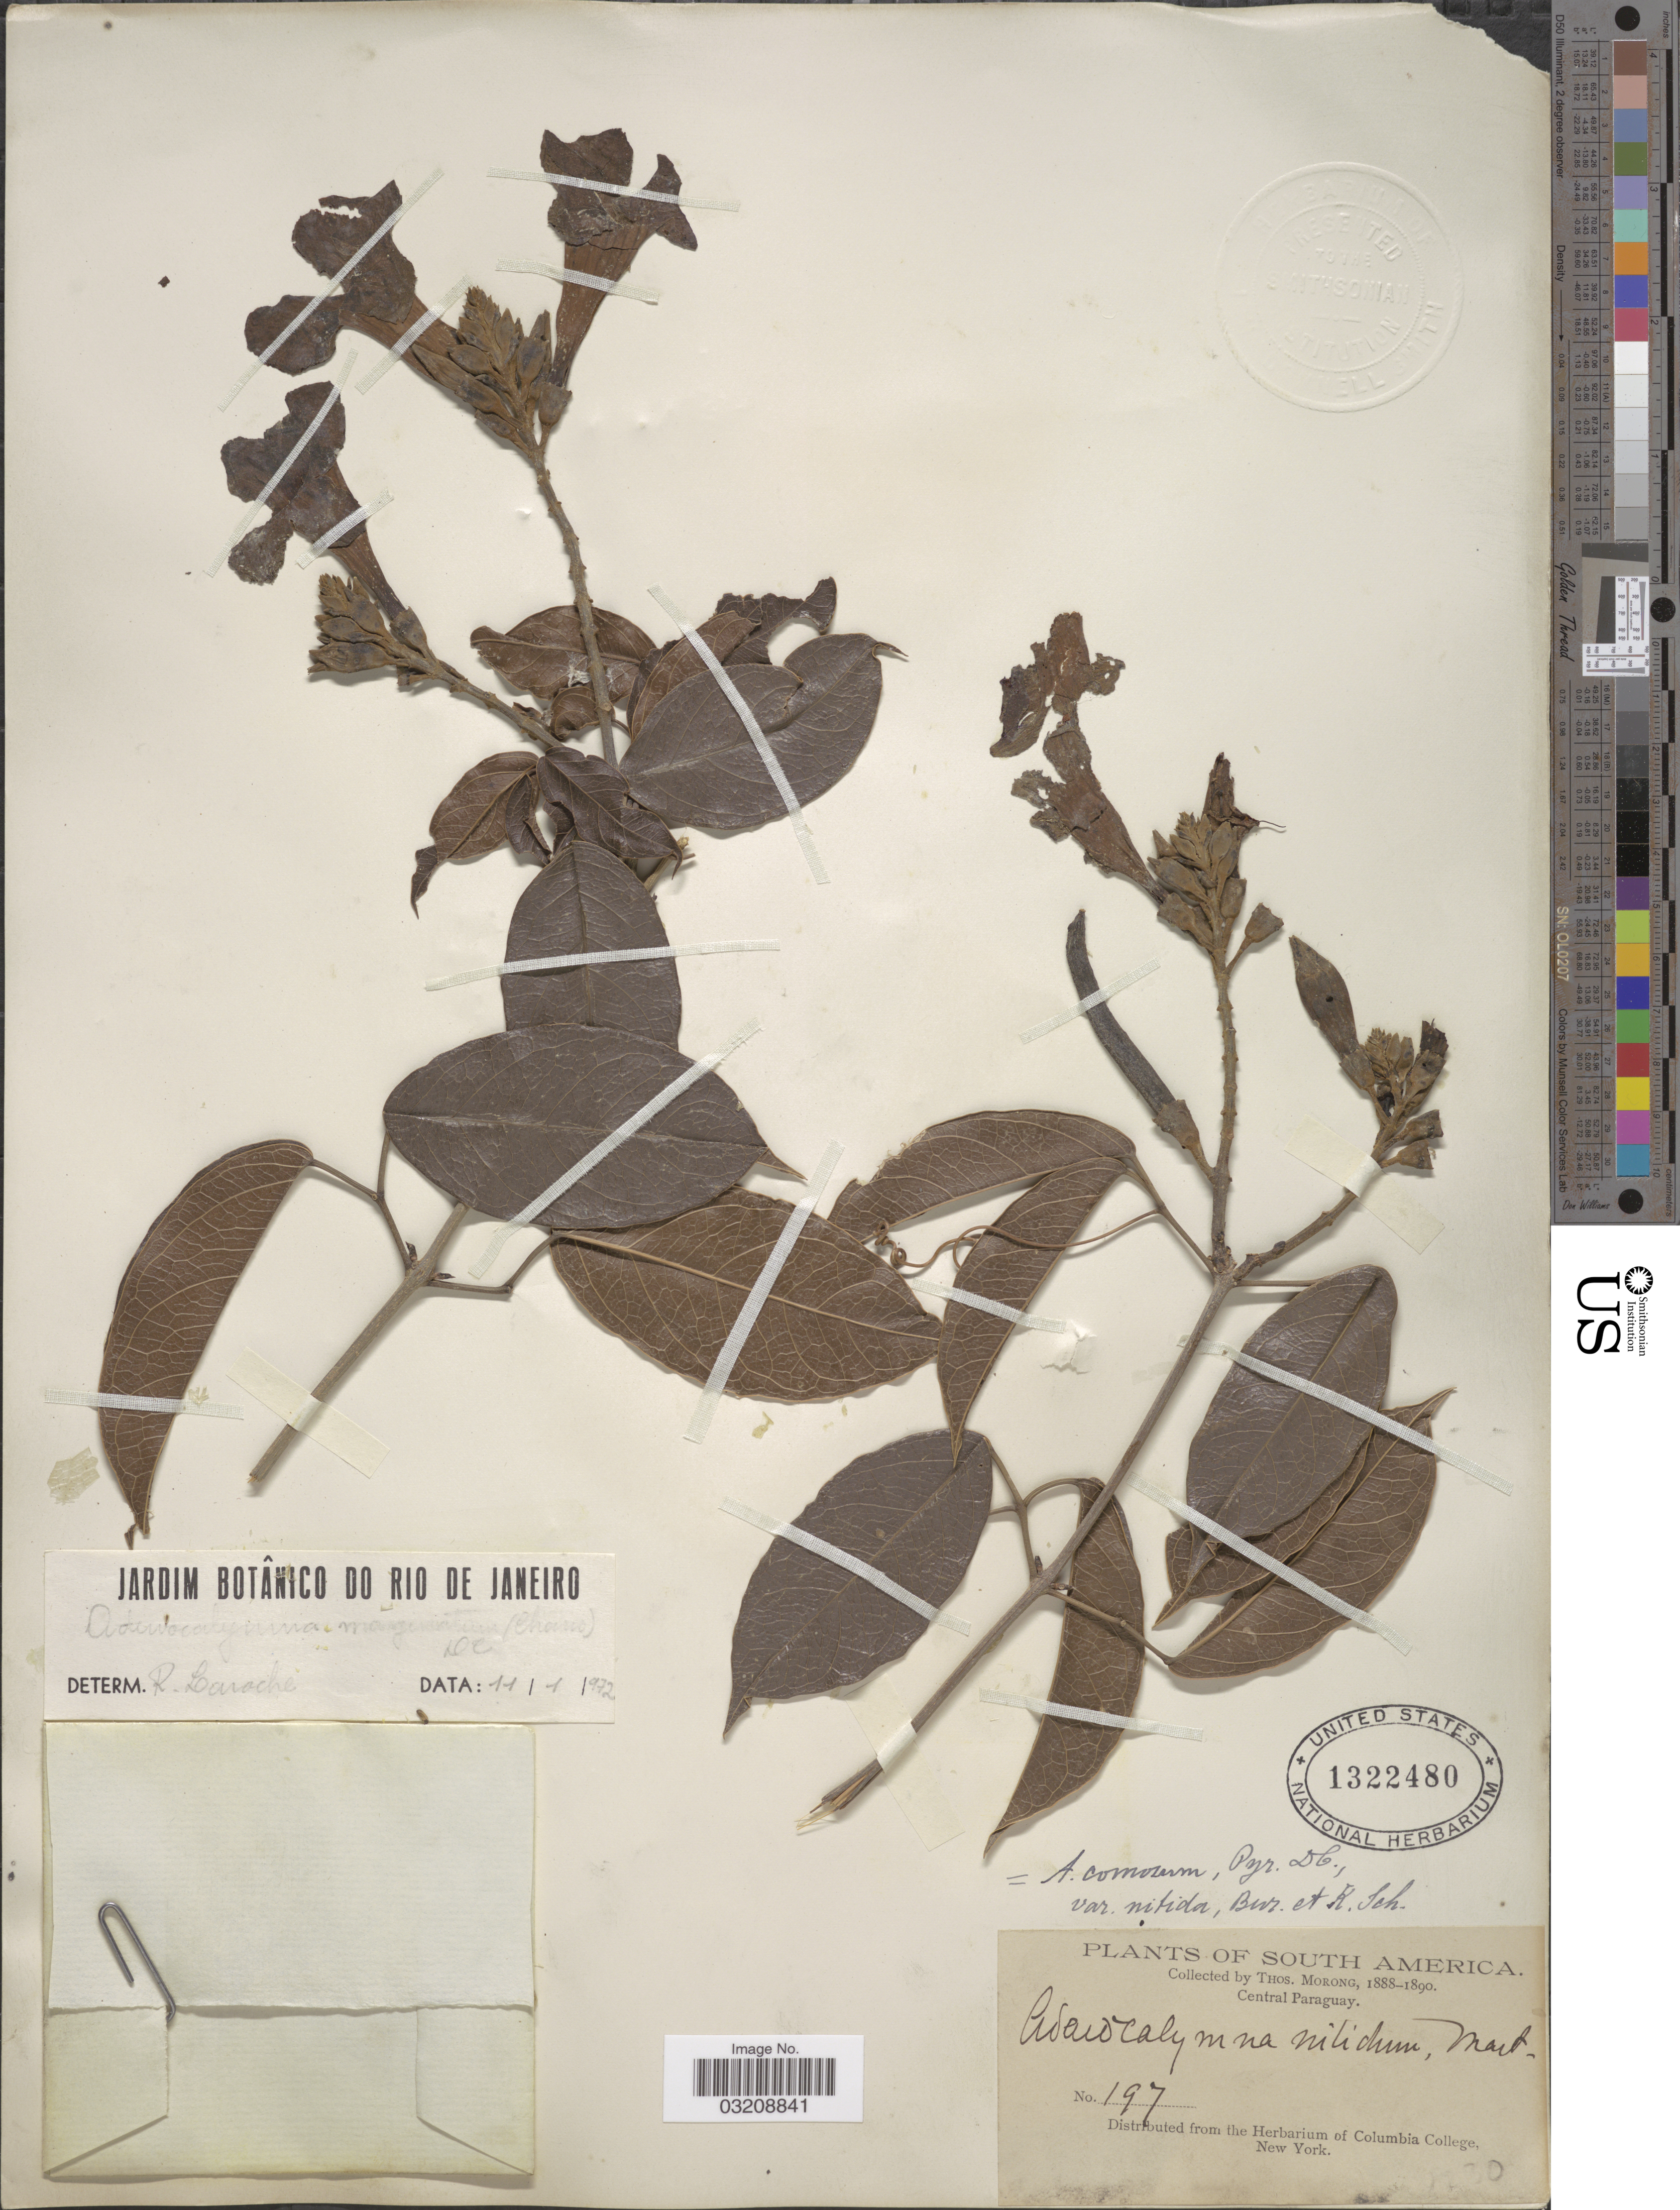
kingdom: Plantae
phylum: Tracheophyta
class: Magnoliopsida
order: Lamiales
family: Bignoniaceae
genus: Adenocalymma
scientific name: Adenocalymma marginatum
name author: (Cham.) DC.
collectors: ex herb. T. Morong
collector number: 197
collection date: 1888/1890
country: Paraguay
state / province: Central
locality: Central Paraguay.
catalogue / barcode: US 1322480